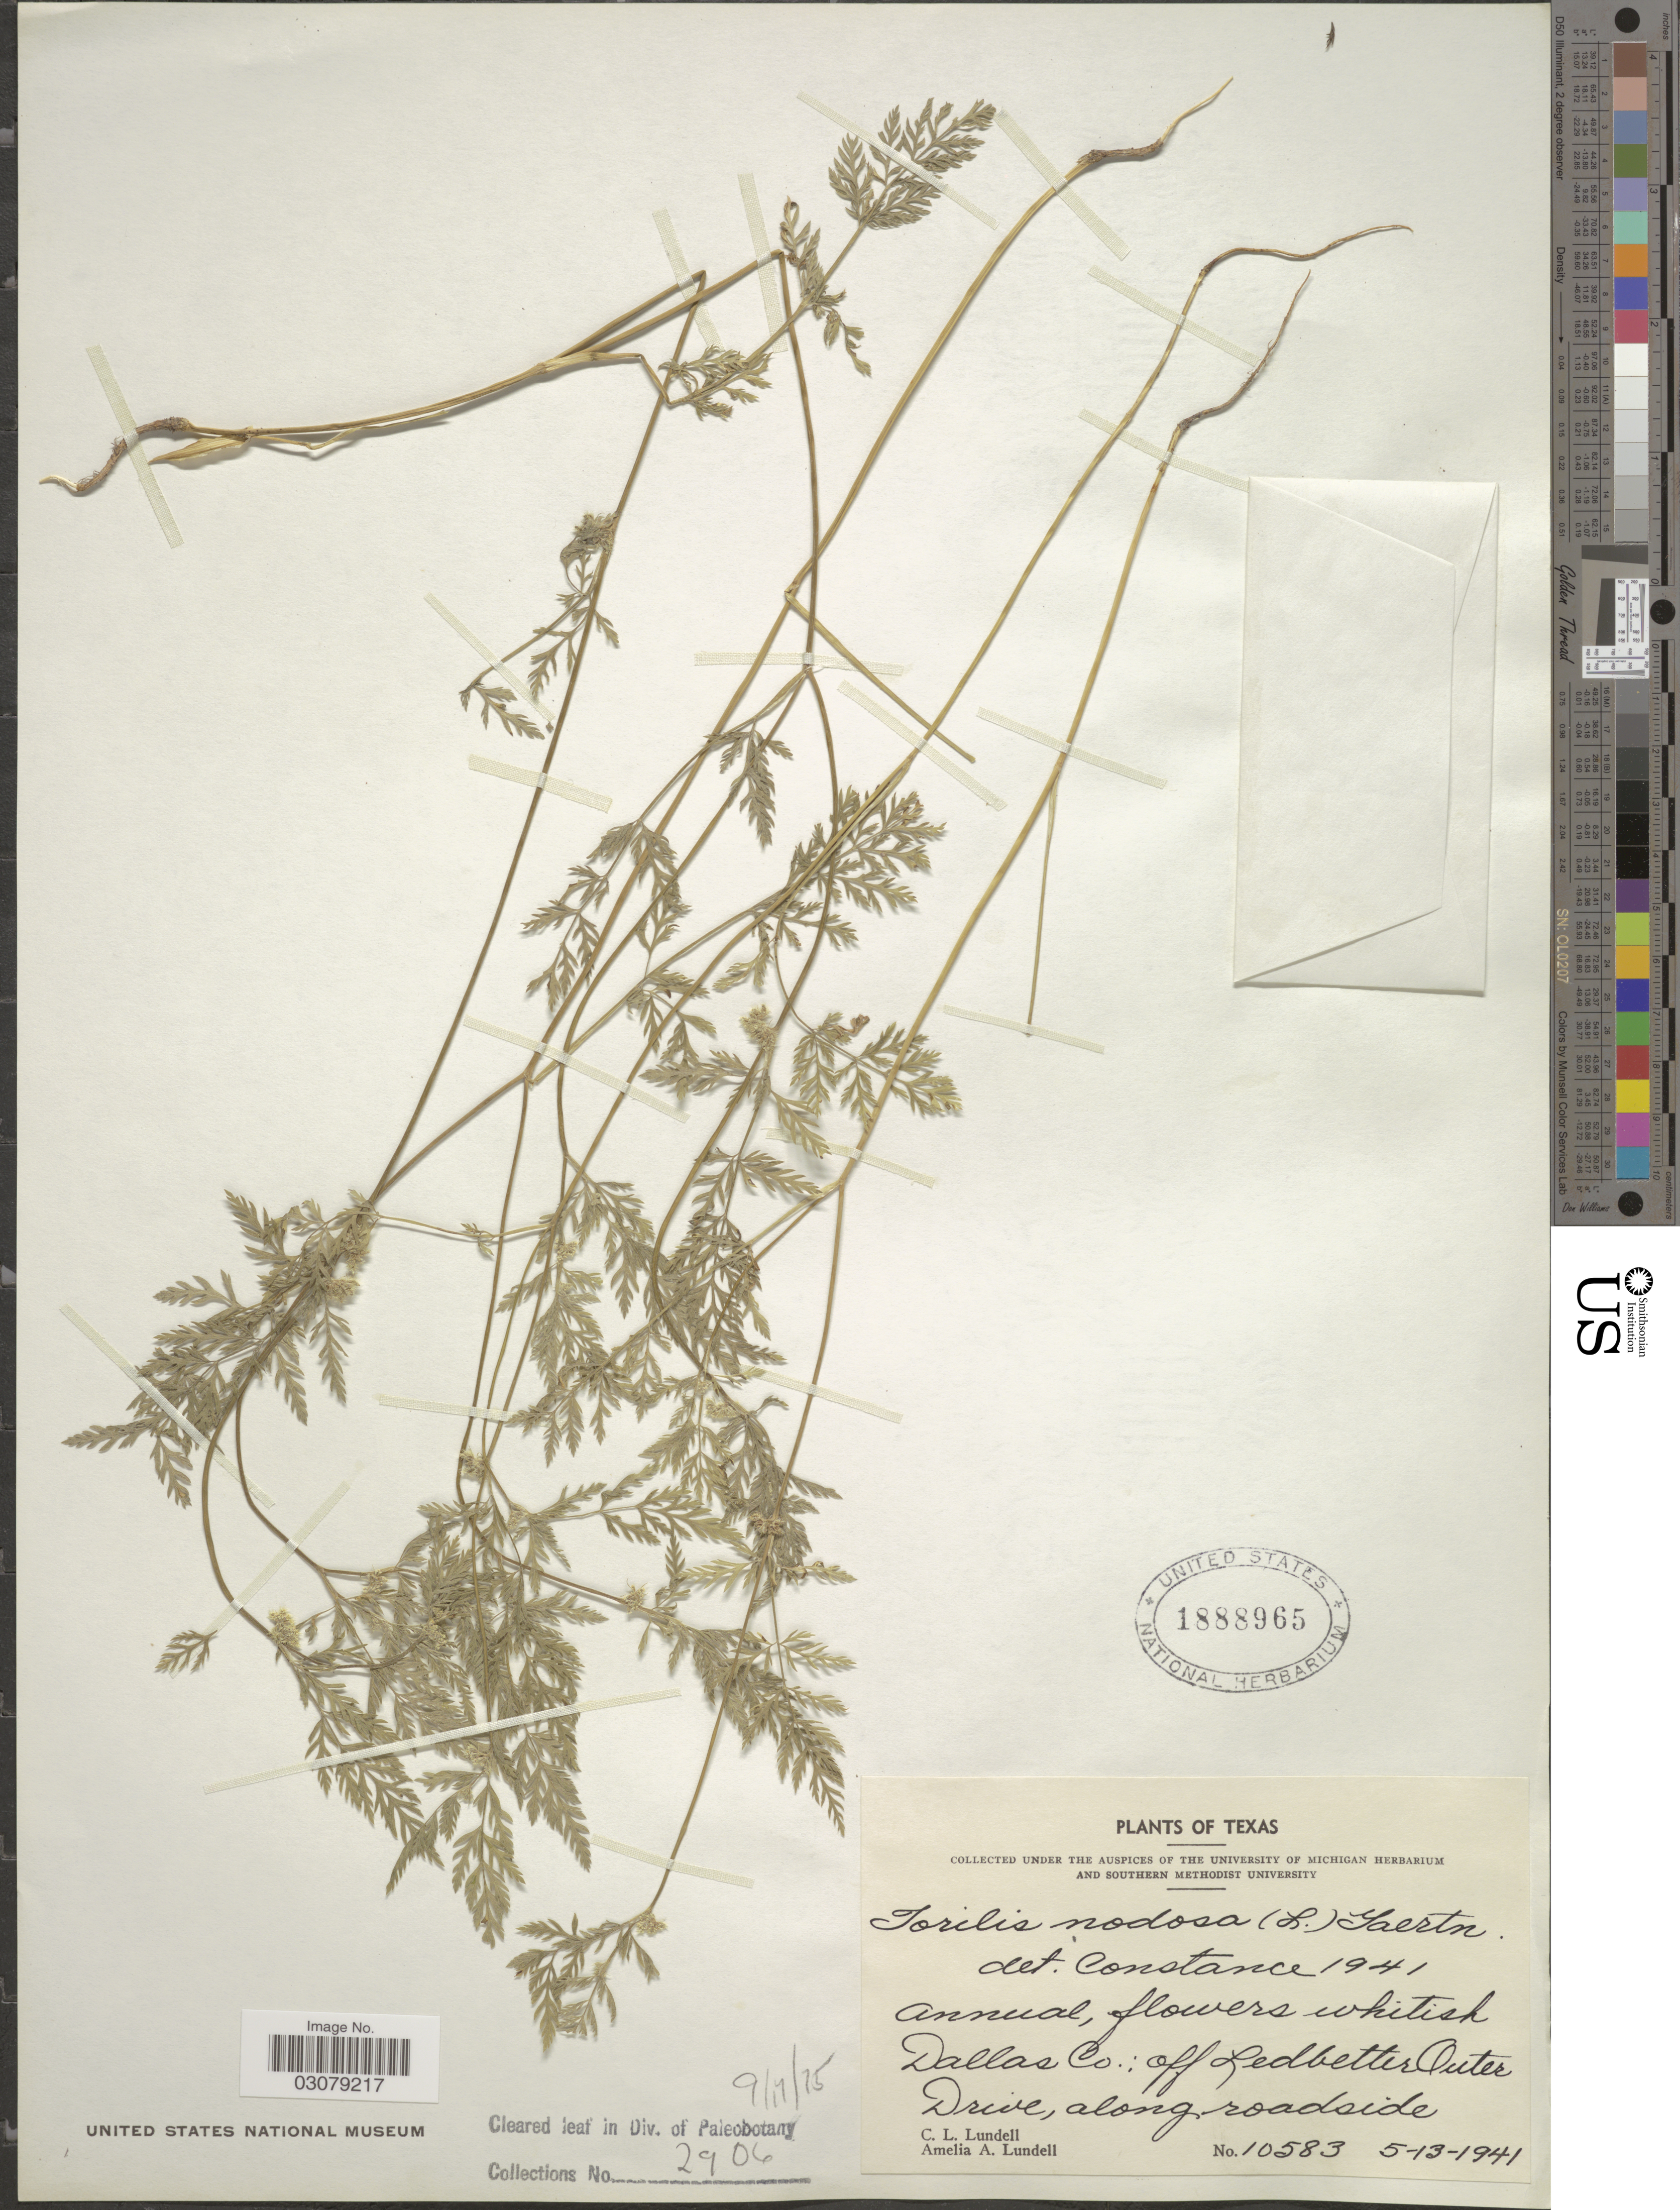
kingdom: Plantae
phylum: Tracheophyta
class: Magnoliopsida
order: Apiales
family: Apiaceae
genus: Torilis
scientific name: Torilis nodosa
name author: (L.) Gaertn.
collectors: C. L. Lundell & A. A. Lundell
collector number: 10583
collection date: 1941-05-13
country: United States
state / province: Texas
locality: Dallas Co.: off Ledbetter Outer Drive, along roadside.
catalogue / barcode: US 1888965